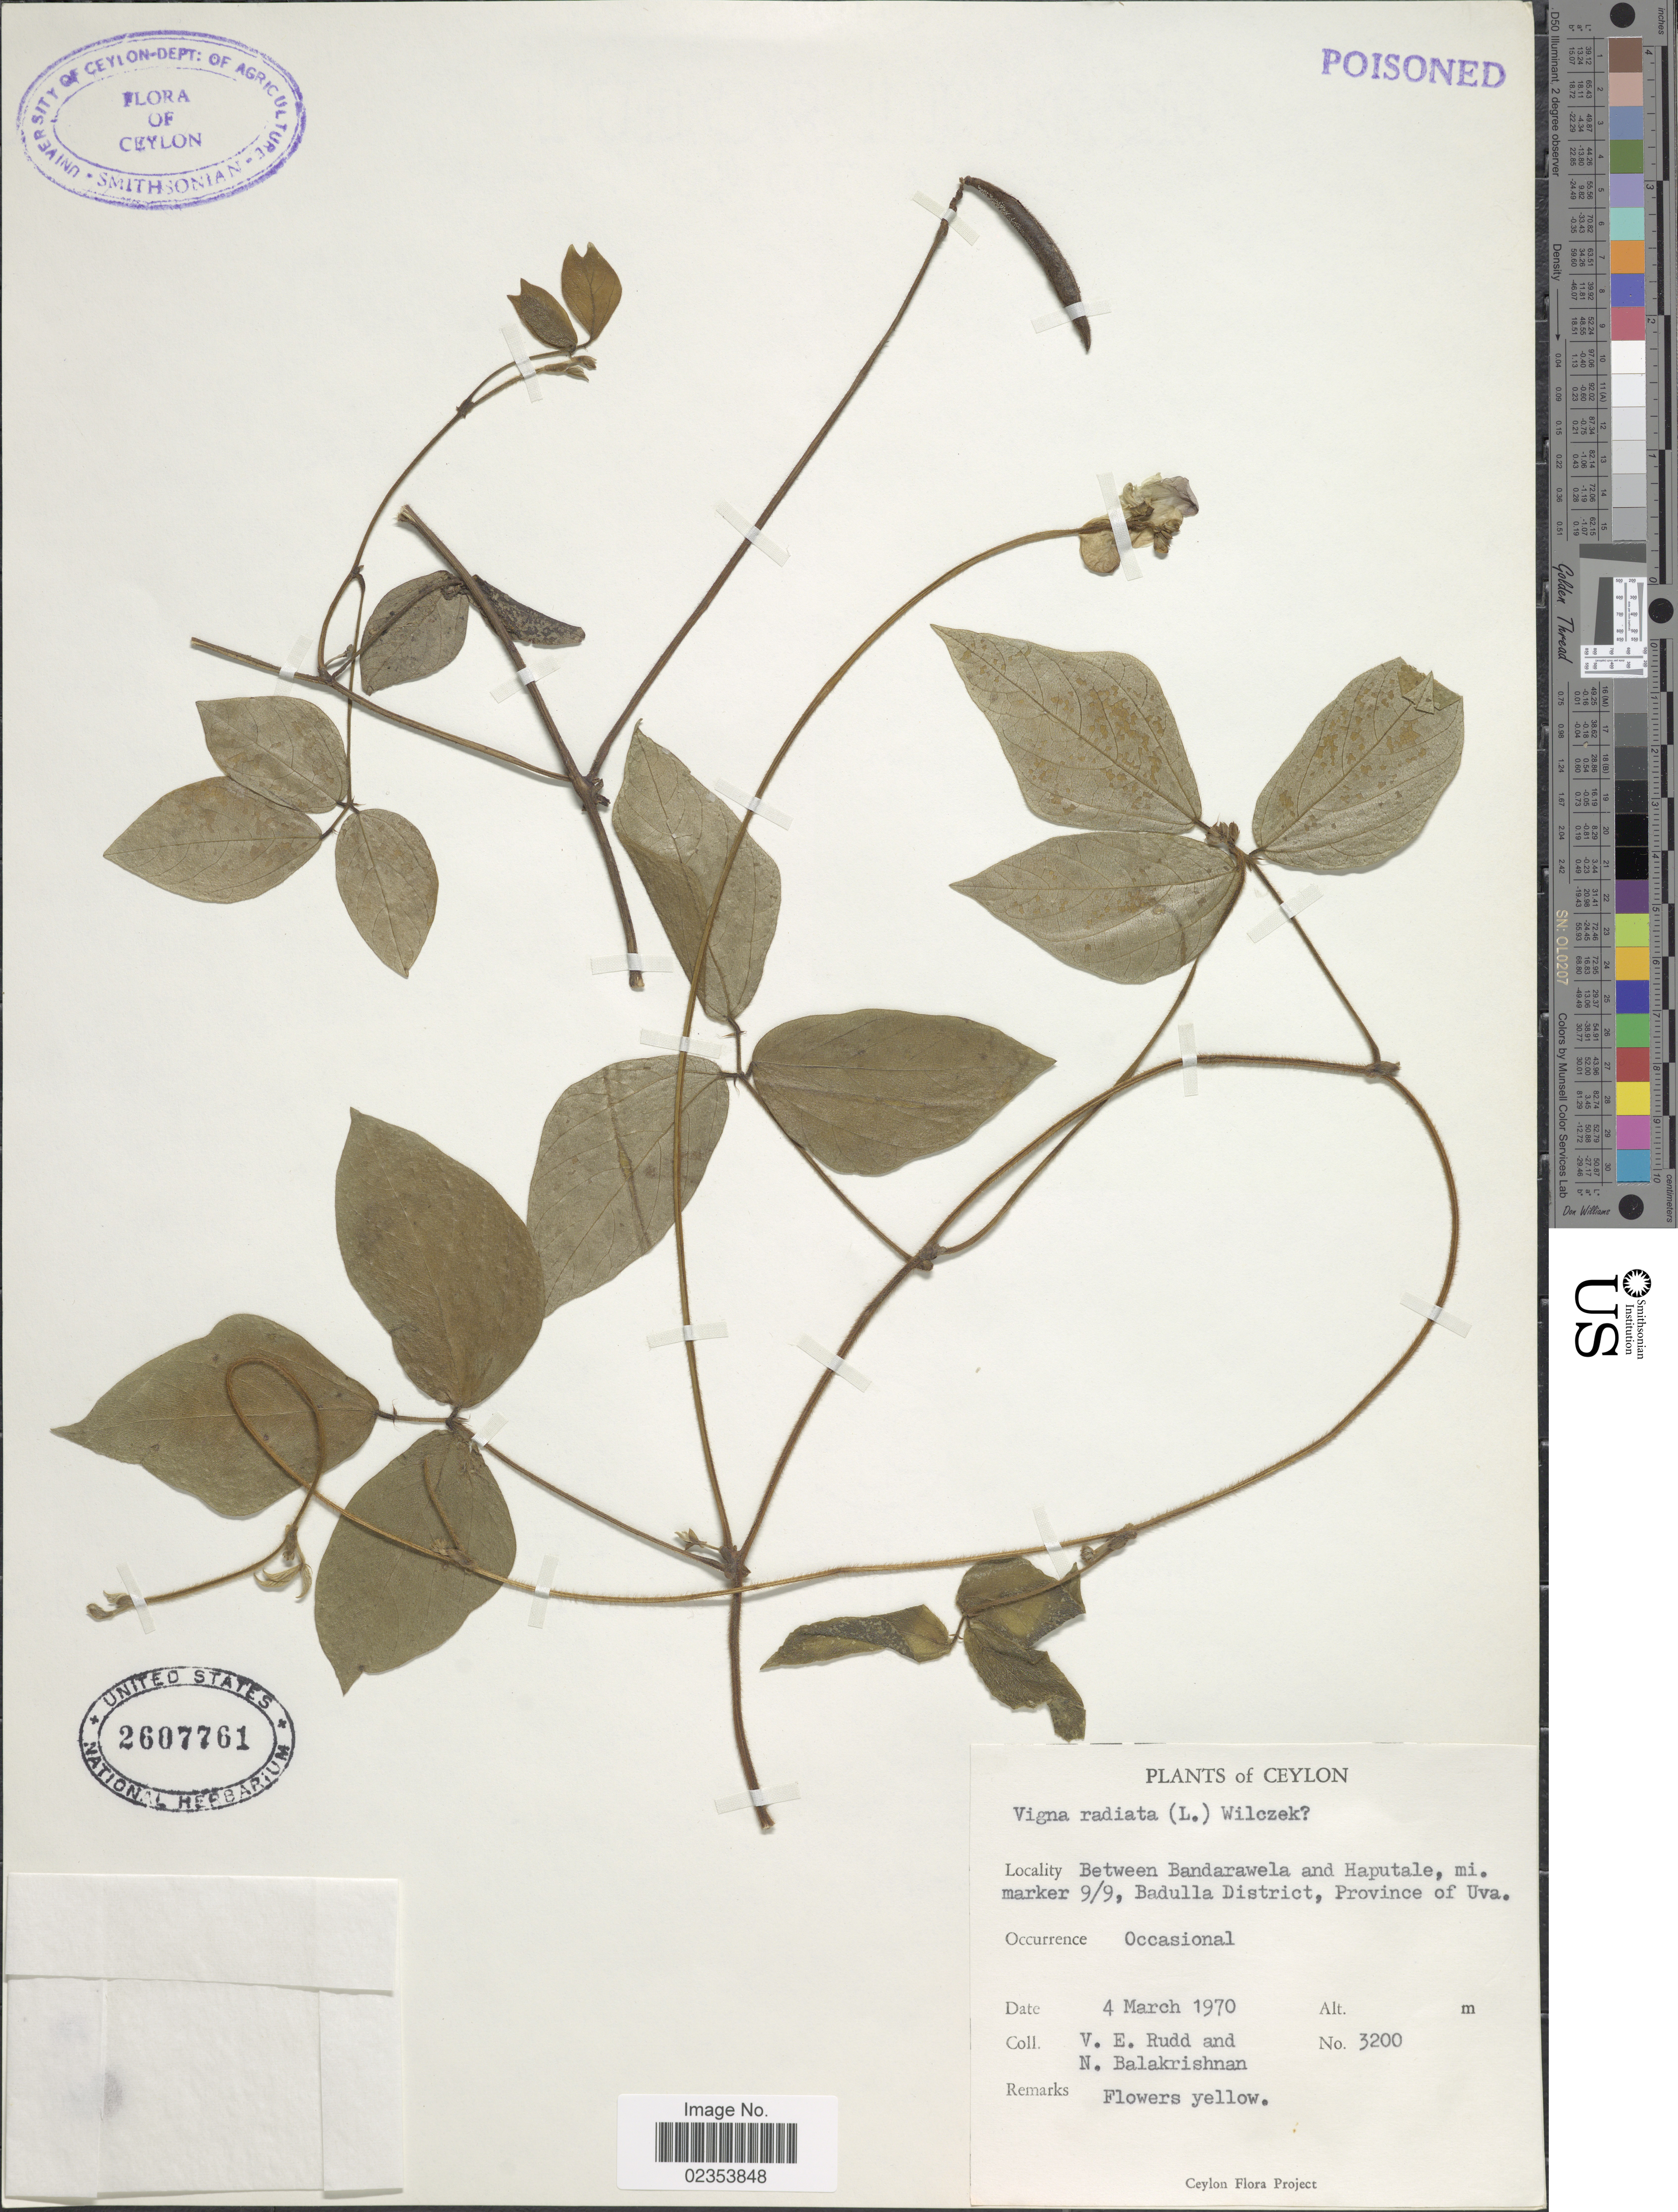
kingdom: Plantae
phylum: Tracheophyta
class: Magnoliopsida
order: Fabales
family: Fabaceae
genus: Vigna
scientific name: Vigna radiata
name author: (L.) R. Wilczek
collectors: V. E. Rudd & N. Balakrishnan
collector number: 3200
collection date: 1970-03-04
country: Sri Lanka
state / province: Uva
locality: Ceylon. Between Bandarawela and Haputale, mi. marker 9/9, Badulla District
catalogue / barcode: US 2607761